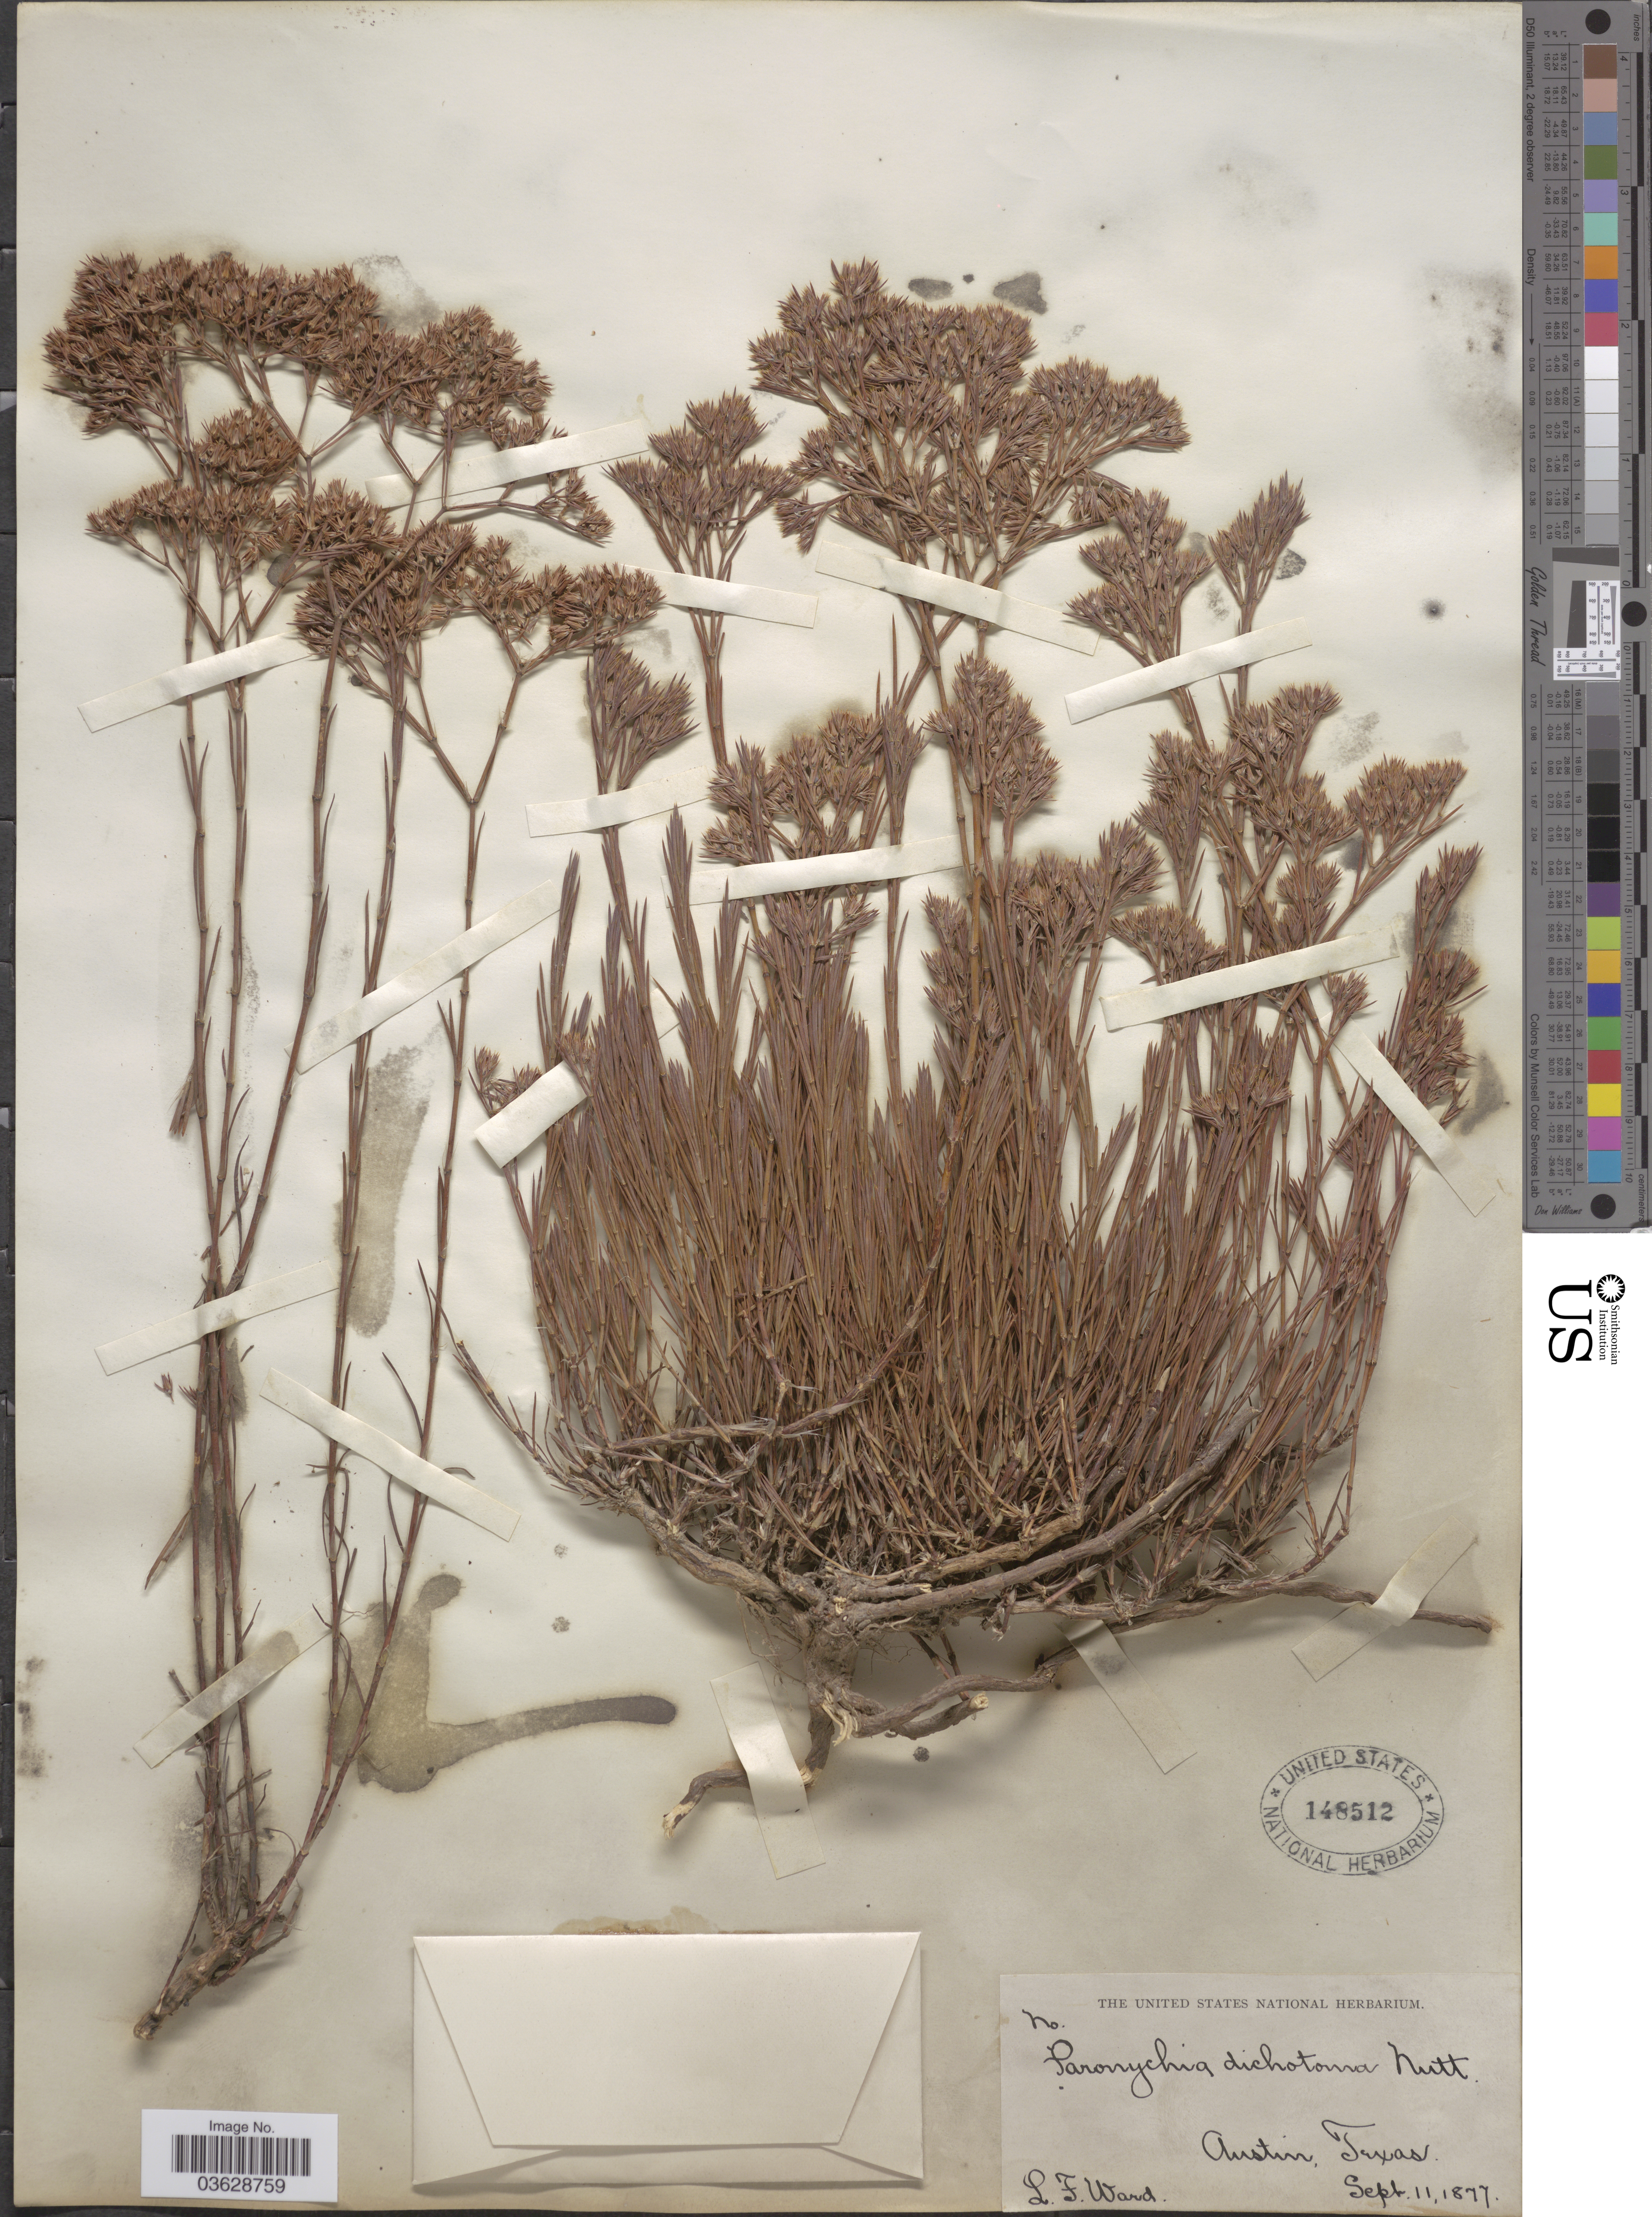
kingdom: Plantae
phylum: Tracheophyta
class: Magnoliopsida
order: Caryophyllales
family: Caryophyllaceae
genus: Paronychia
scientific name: Paronychia virginica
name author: Spreng.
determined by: Strong, Mark T., (BOT), Smithsonian Institution - National Museum of Natural History (UNITED STATES)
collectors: L. Ward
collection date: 1877-09-11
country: United States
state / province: Texas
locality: Austin.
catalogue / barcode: US 148512